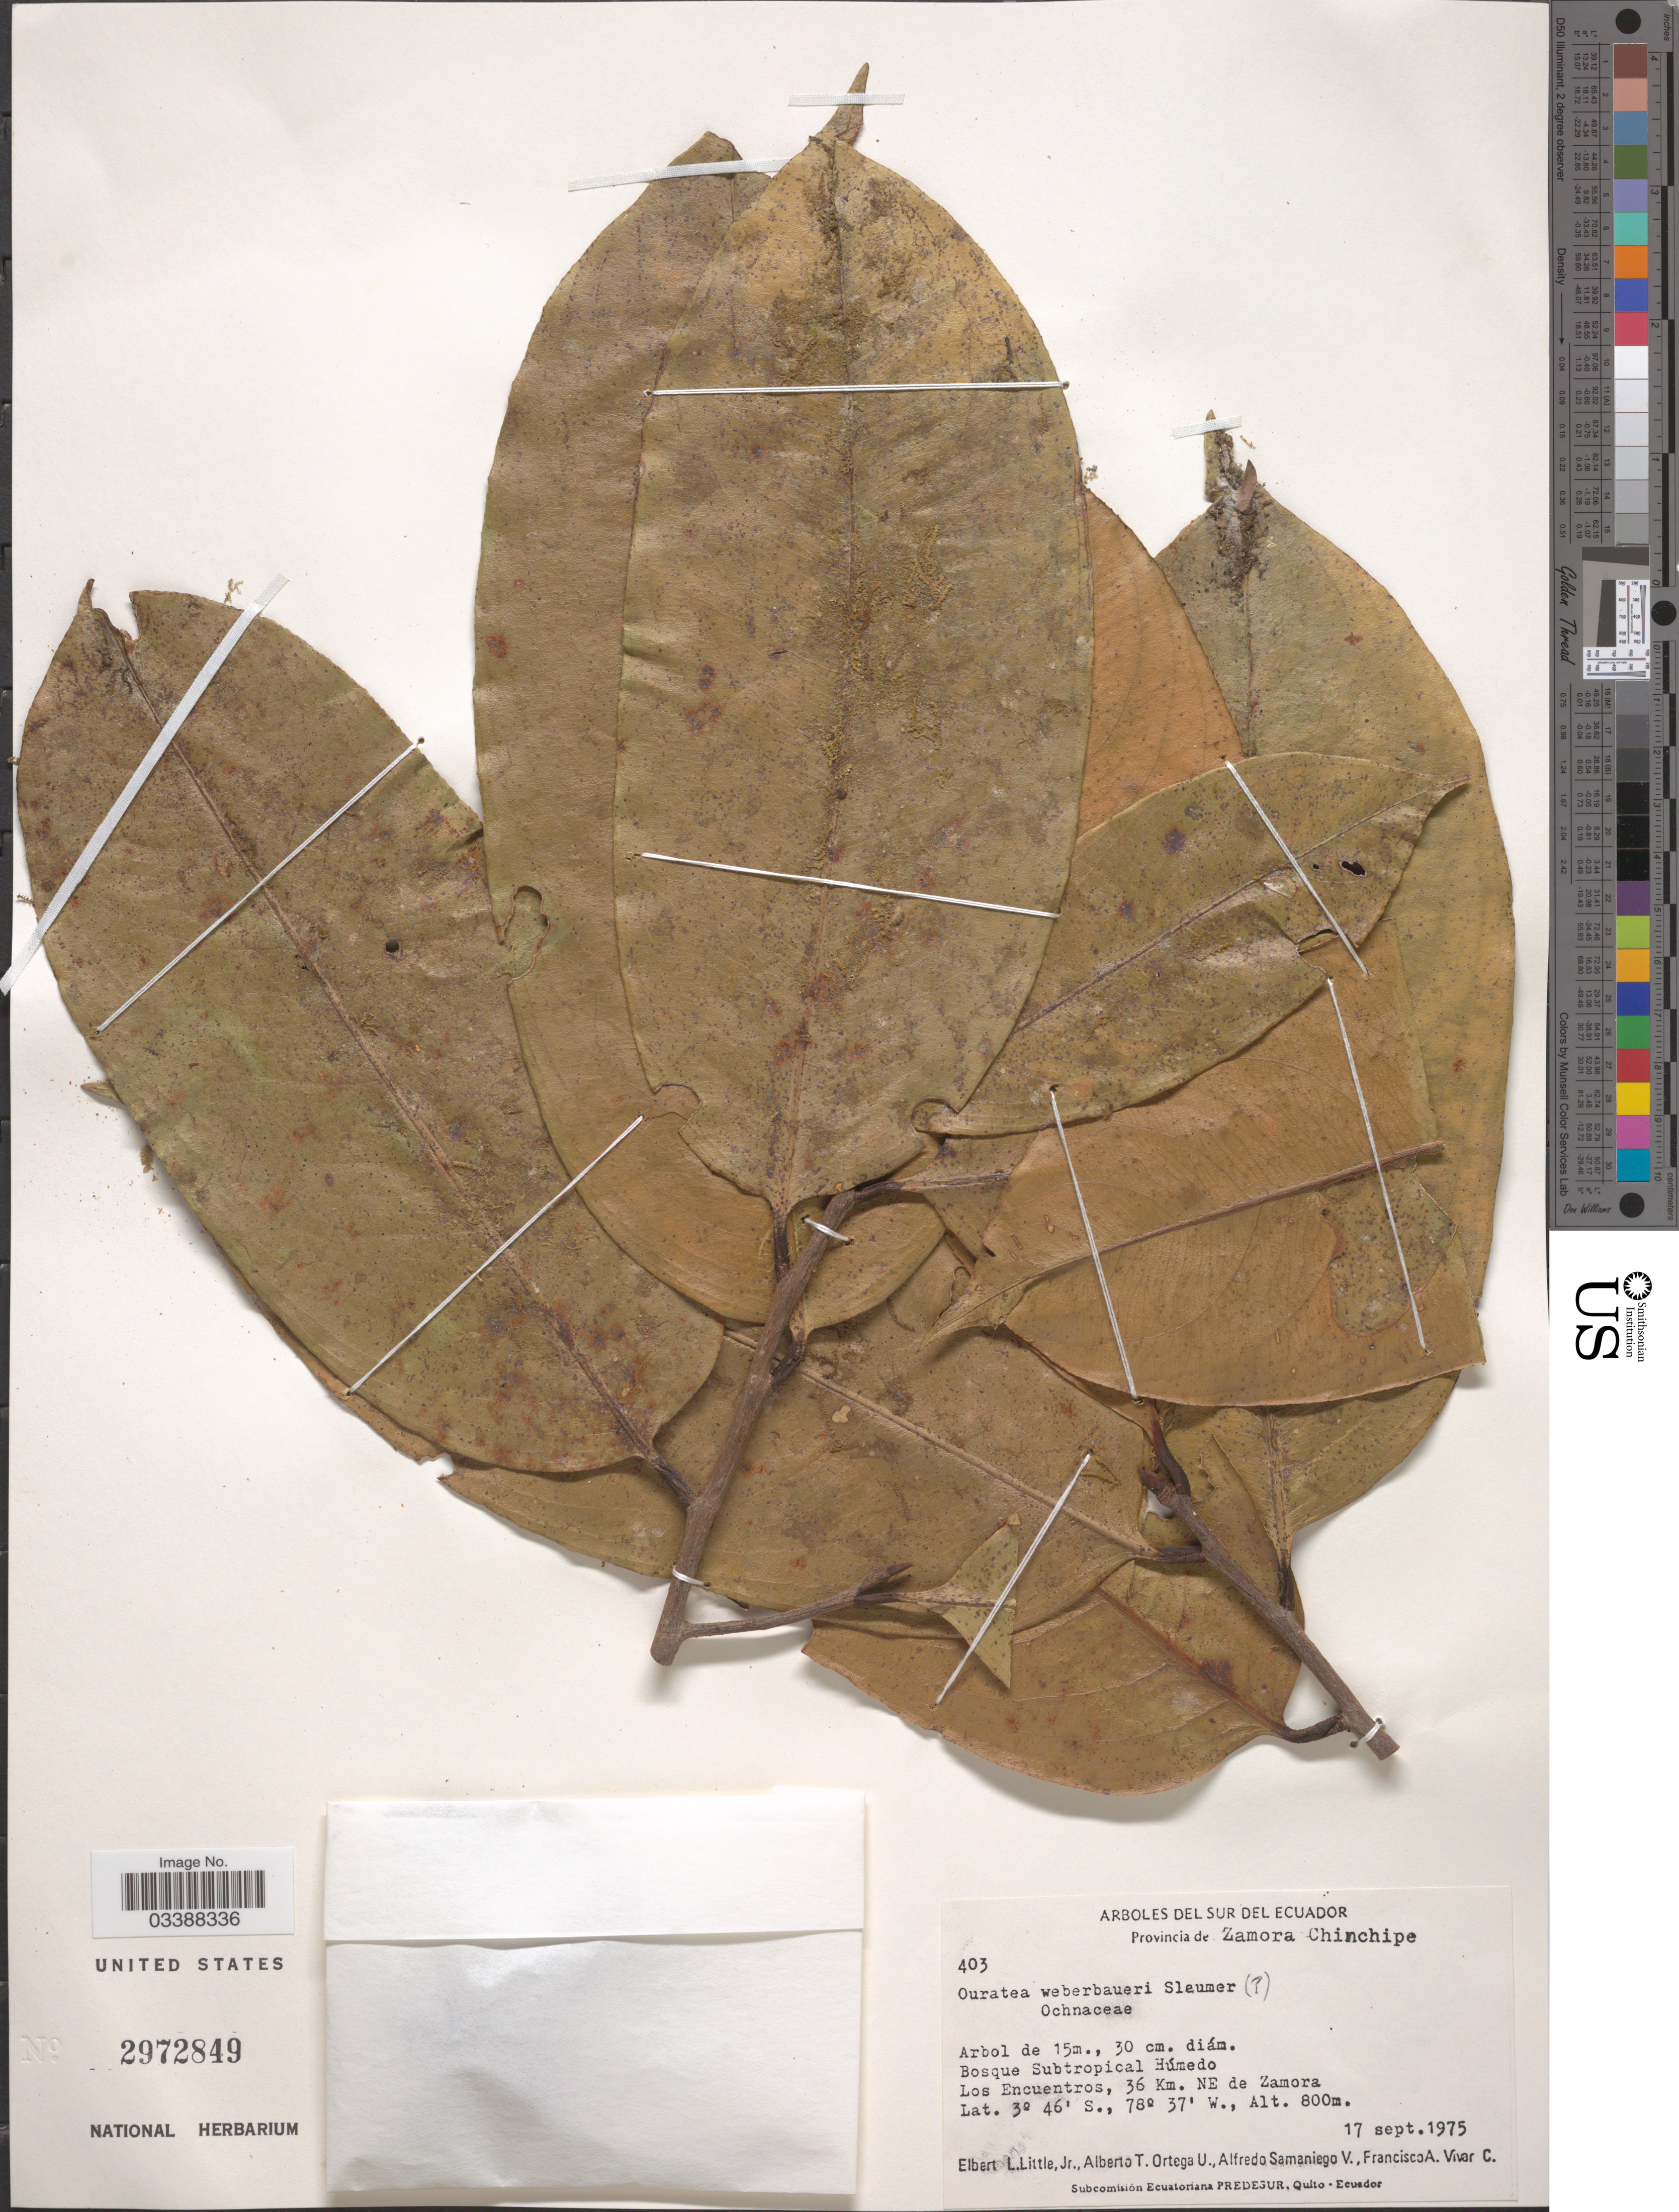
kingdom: Plantae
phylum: Tracheophyta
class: Magnoliopsida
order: Malpighiales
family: Ochnaceae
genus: Ouratea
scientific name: Ouratea weberbaueri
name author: Sleumer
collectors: E. L. Little, A. T. Ortega U., A. V. Samaniego & F. A. Vivar C.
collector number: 403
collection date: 1975-09-17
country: Ecuador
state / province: Zamora-Chinchipe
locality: Bosque Subtropical Húmedo. Los Encuentros, 36 Km. NE de Zamora.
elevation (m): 800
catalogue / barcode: US 2972849